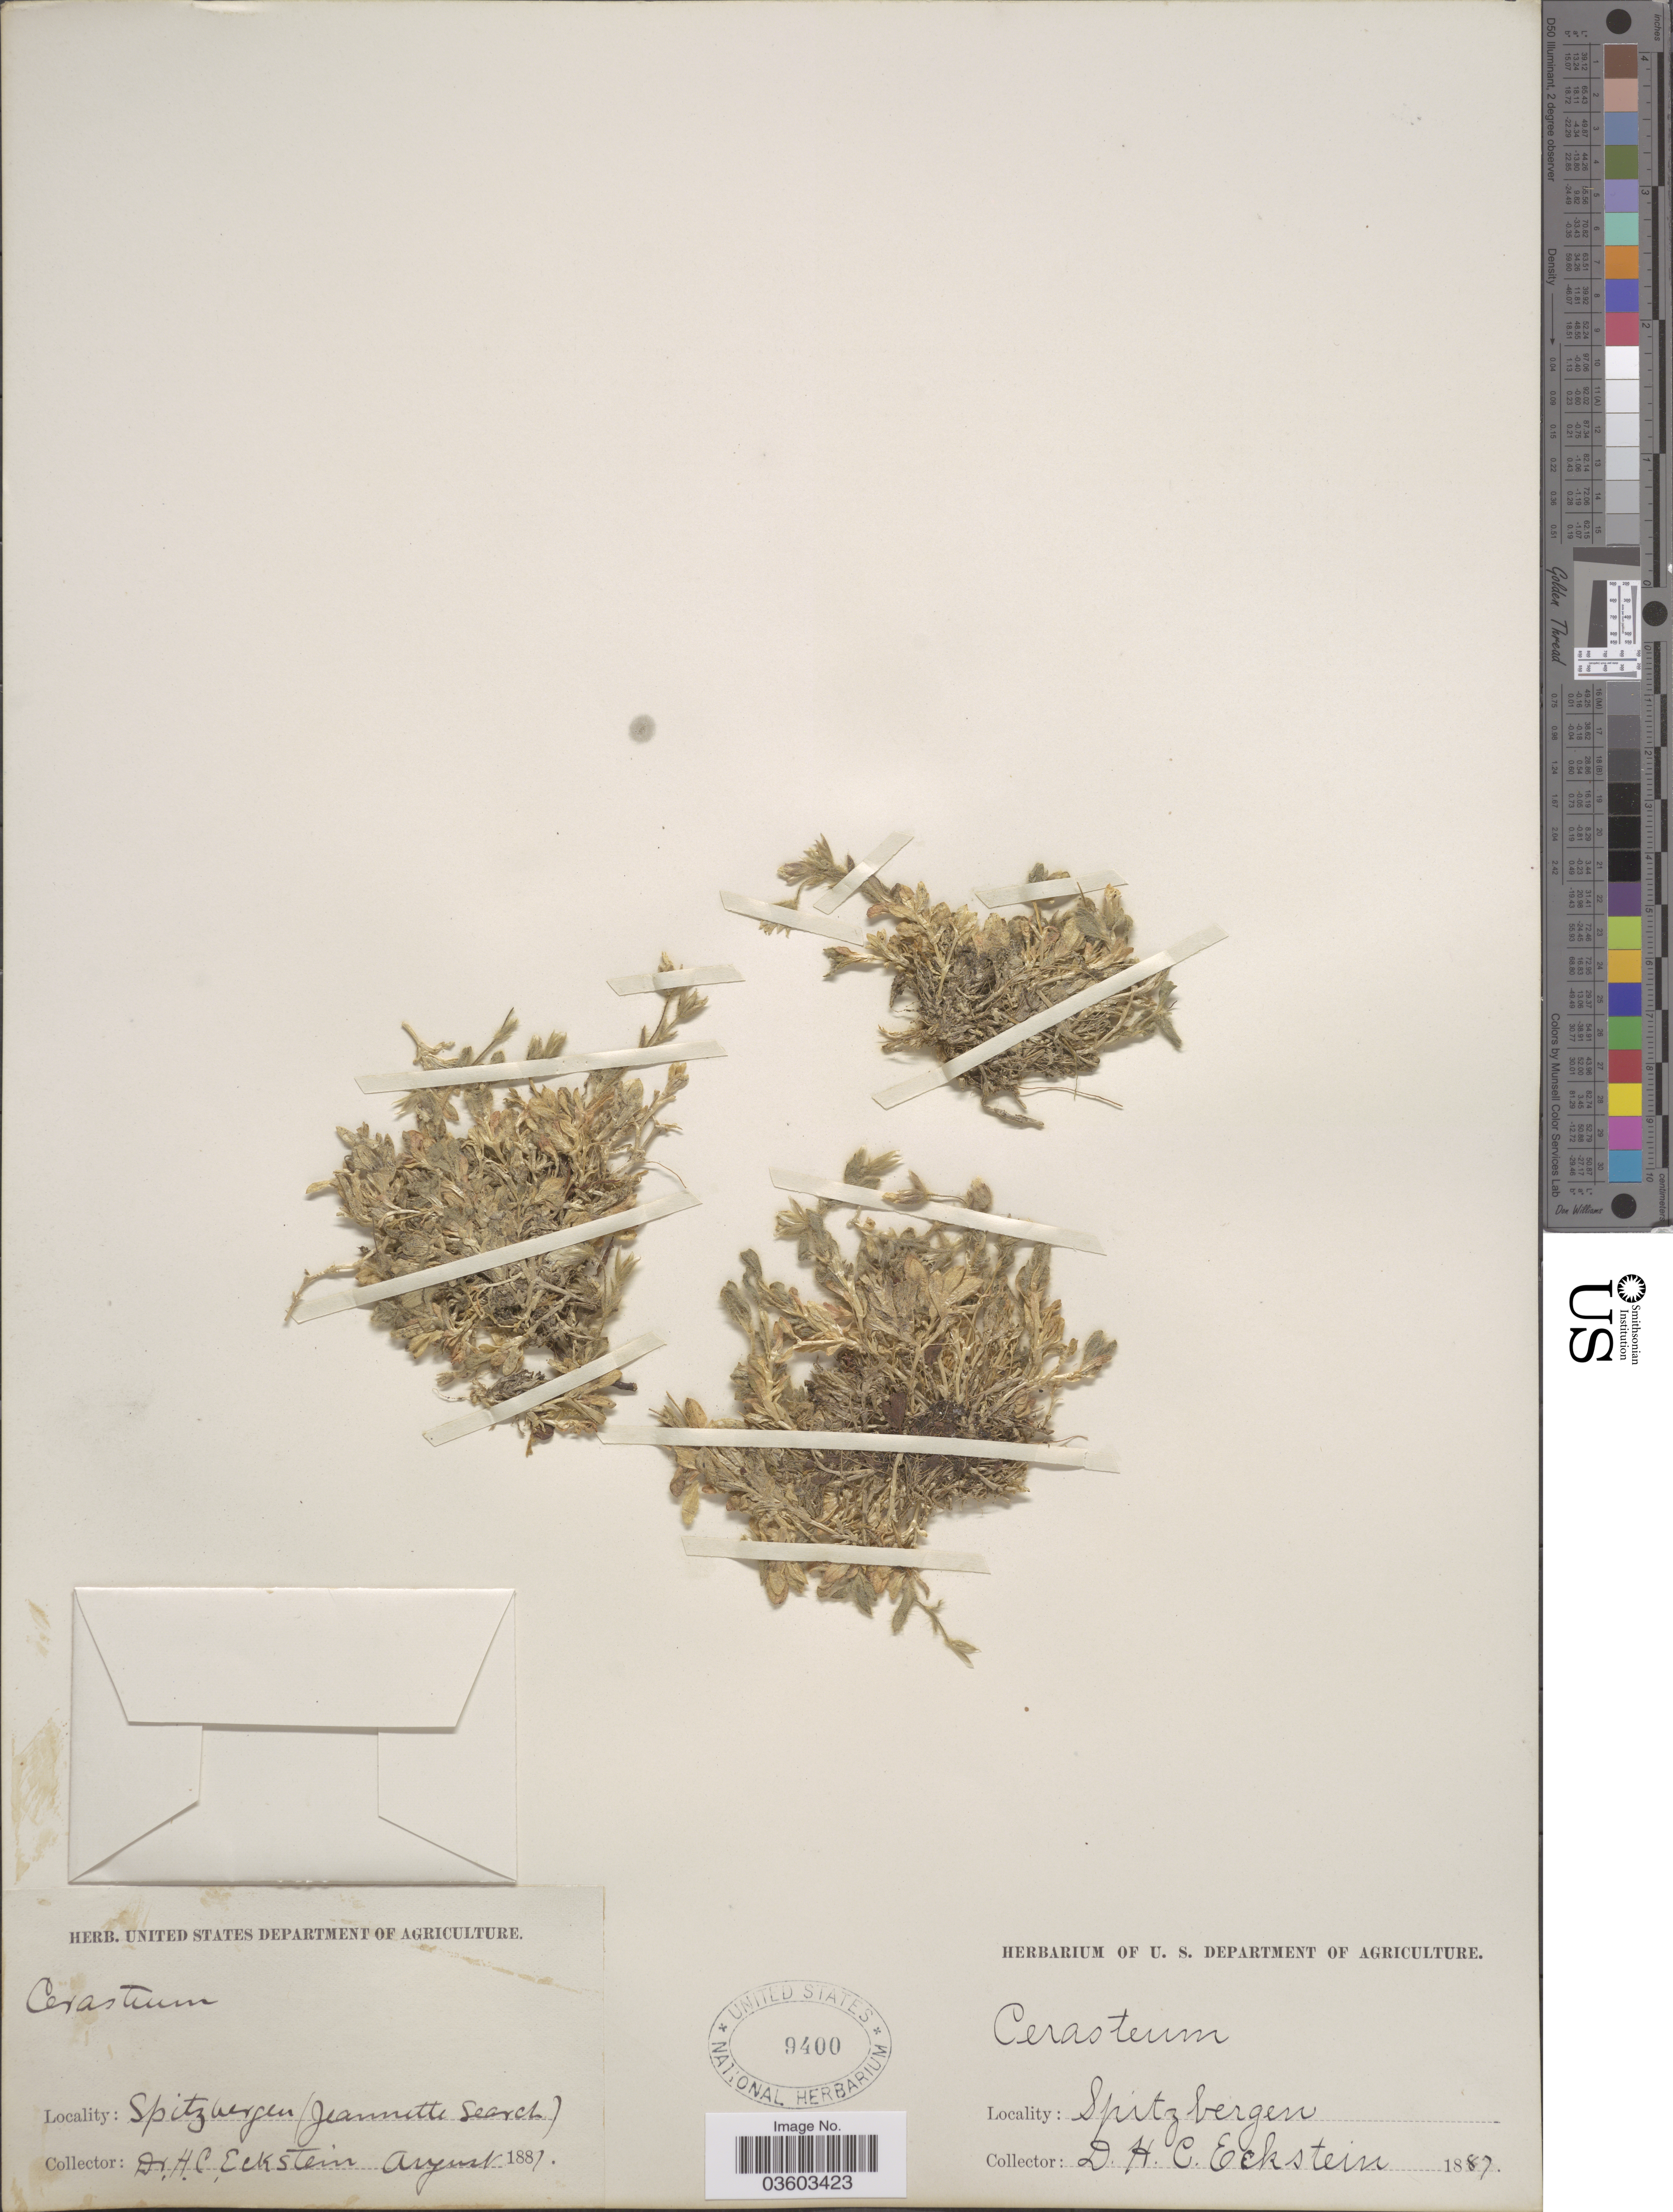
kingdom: Plantae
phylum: Tracheophyta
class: Magnoliopsida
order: Caryophyllales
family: Caryophyllaceae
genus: Cerastium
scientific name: Cerastium vulgatum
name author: L.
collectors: H. Eckstein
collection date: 1887-08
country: Norway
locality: Spitzbergen (Jeannette Search).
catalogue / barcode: US 9400